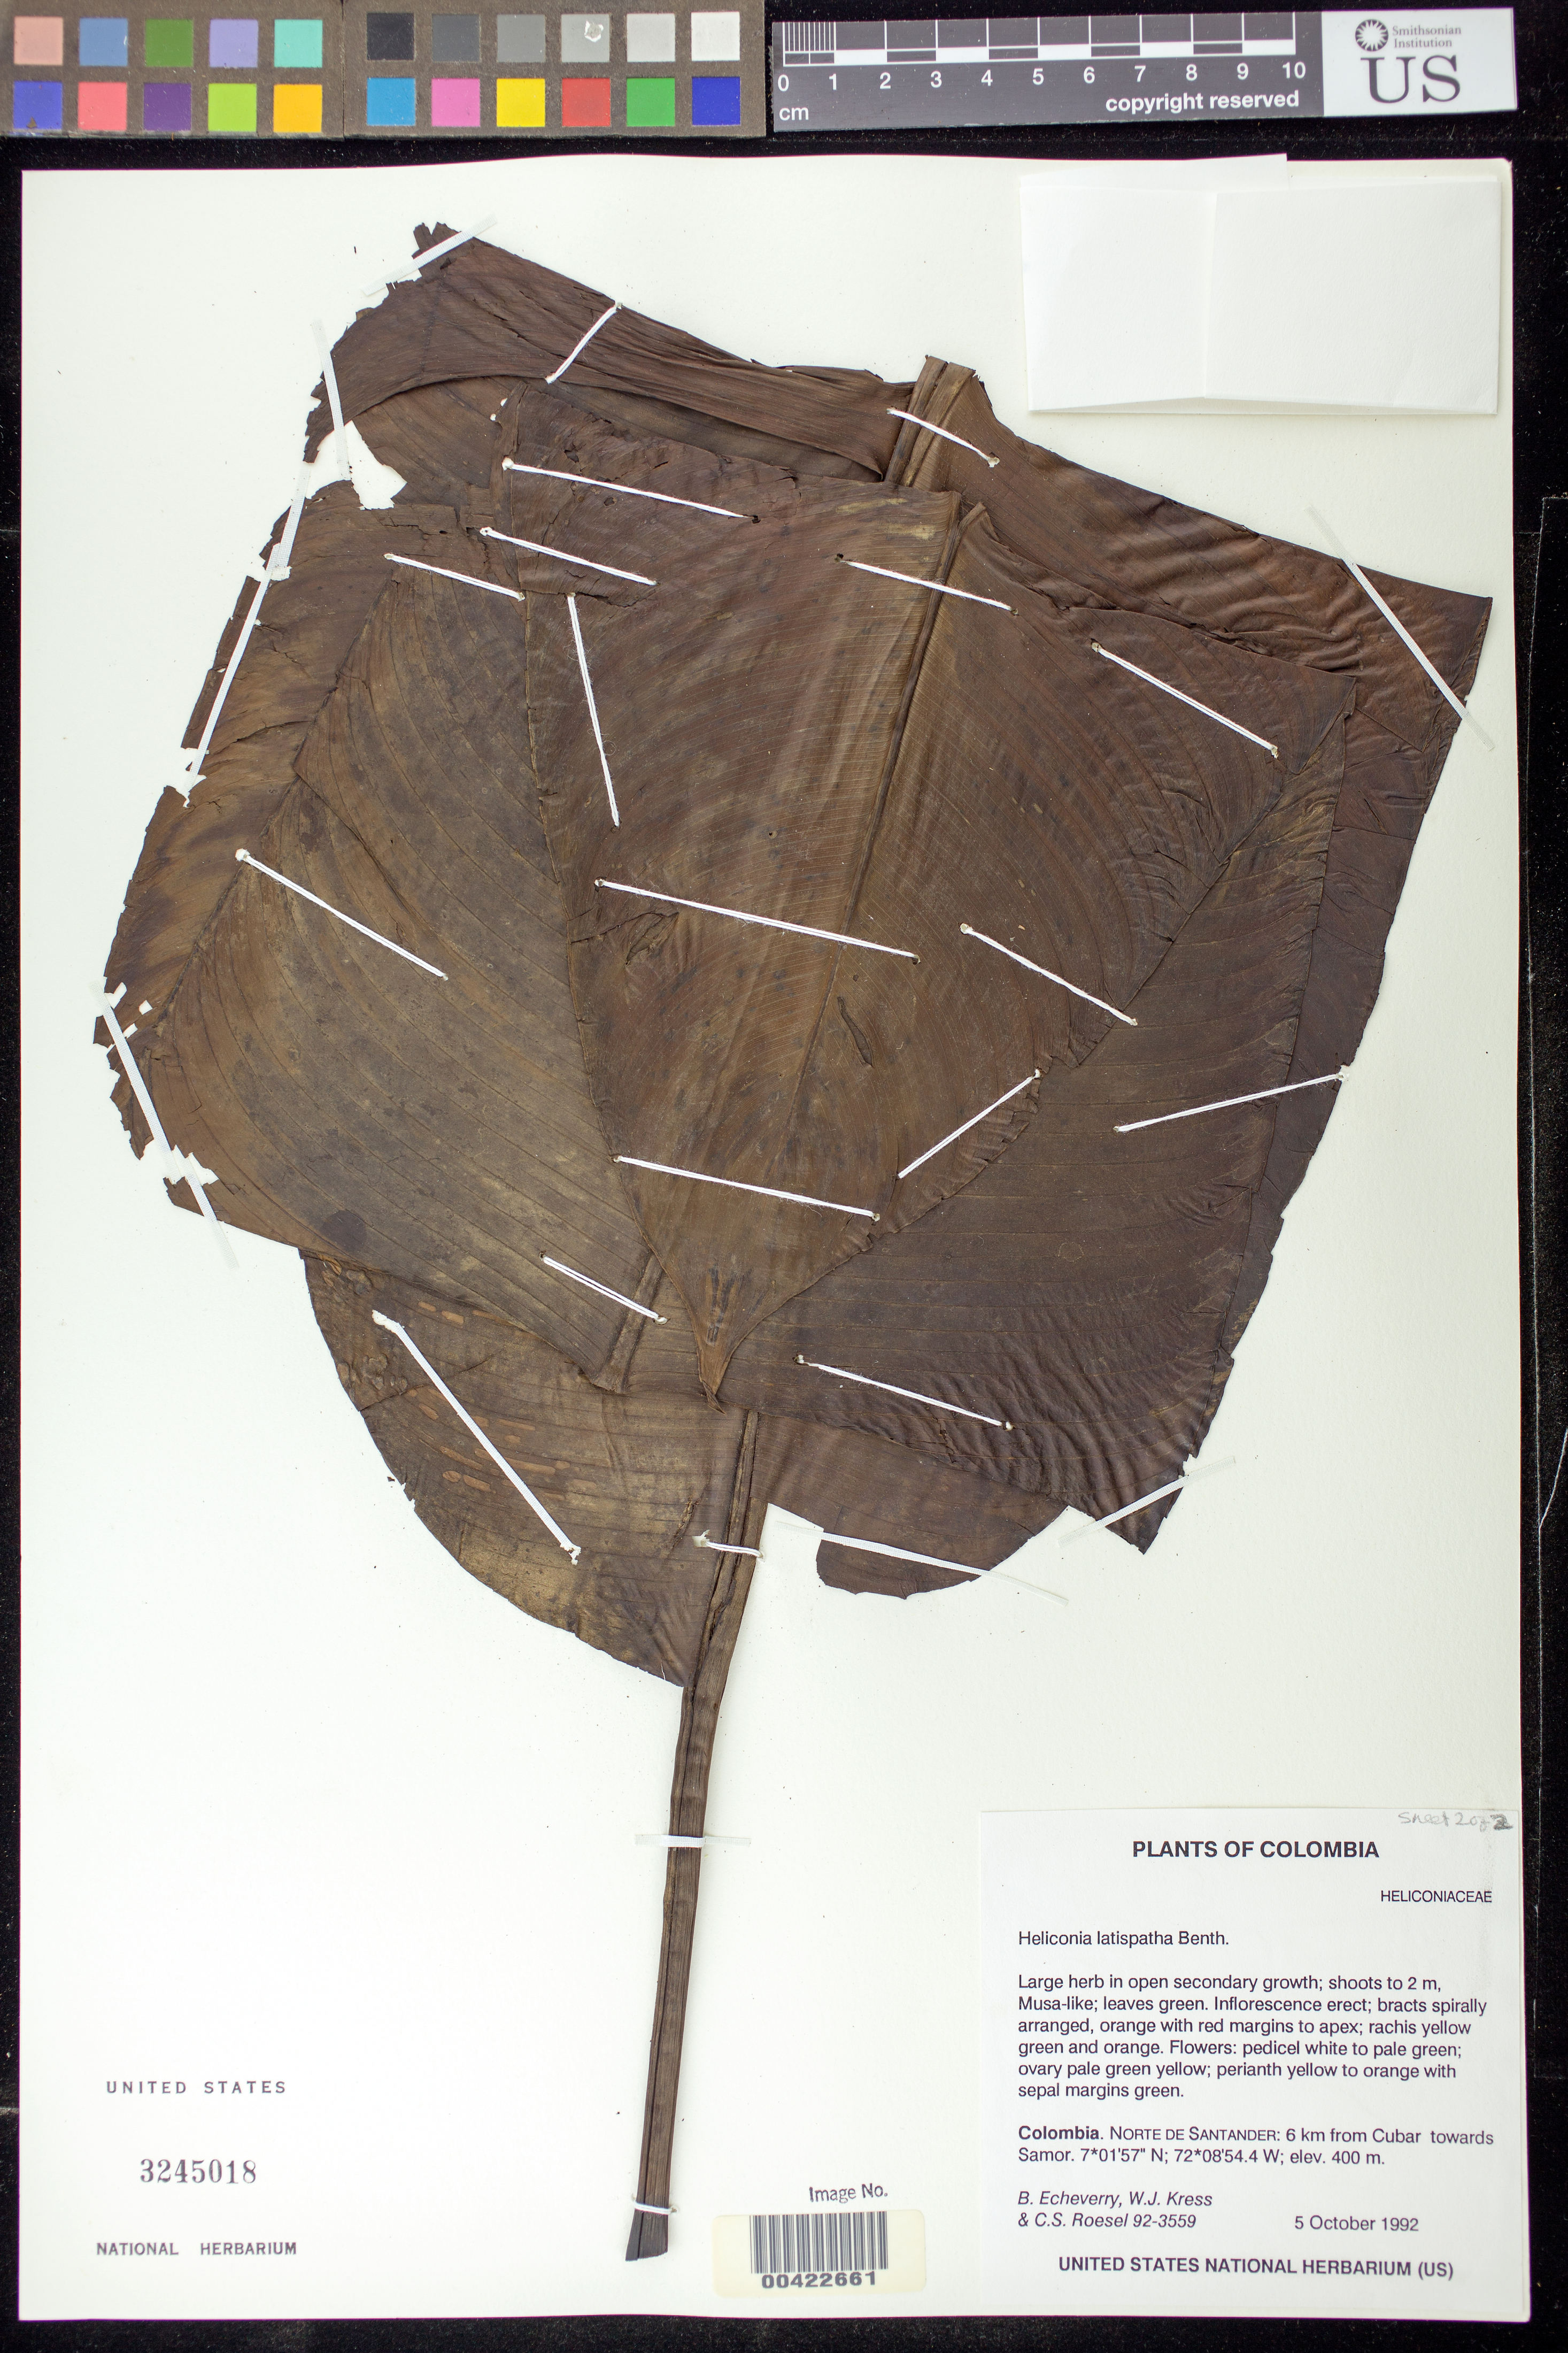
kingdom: Plantae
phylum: Tracheophyta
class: Liliopsida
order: Zingiberales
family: Heliconiaceae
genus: Heliconia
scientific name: Heliconia latispatha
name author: Benth.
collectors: B. Echeverry, W. J. Kress & C. S. Roesel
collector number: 92-3559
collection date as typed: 05 Oct 1992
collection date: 1992-10-05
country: Colombia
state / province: Norte de Santander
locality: Cubar to Samor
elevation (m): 400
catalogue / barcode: US 3245018